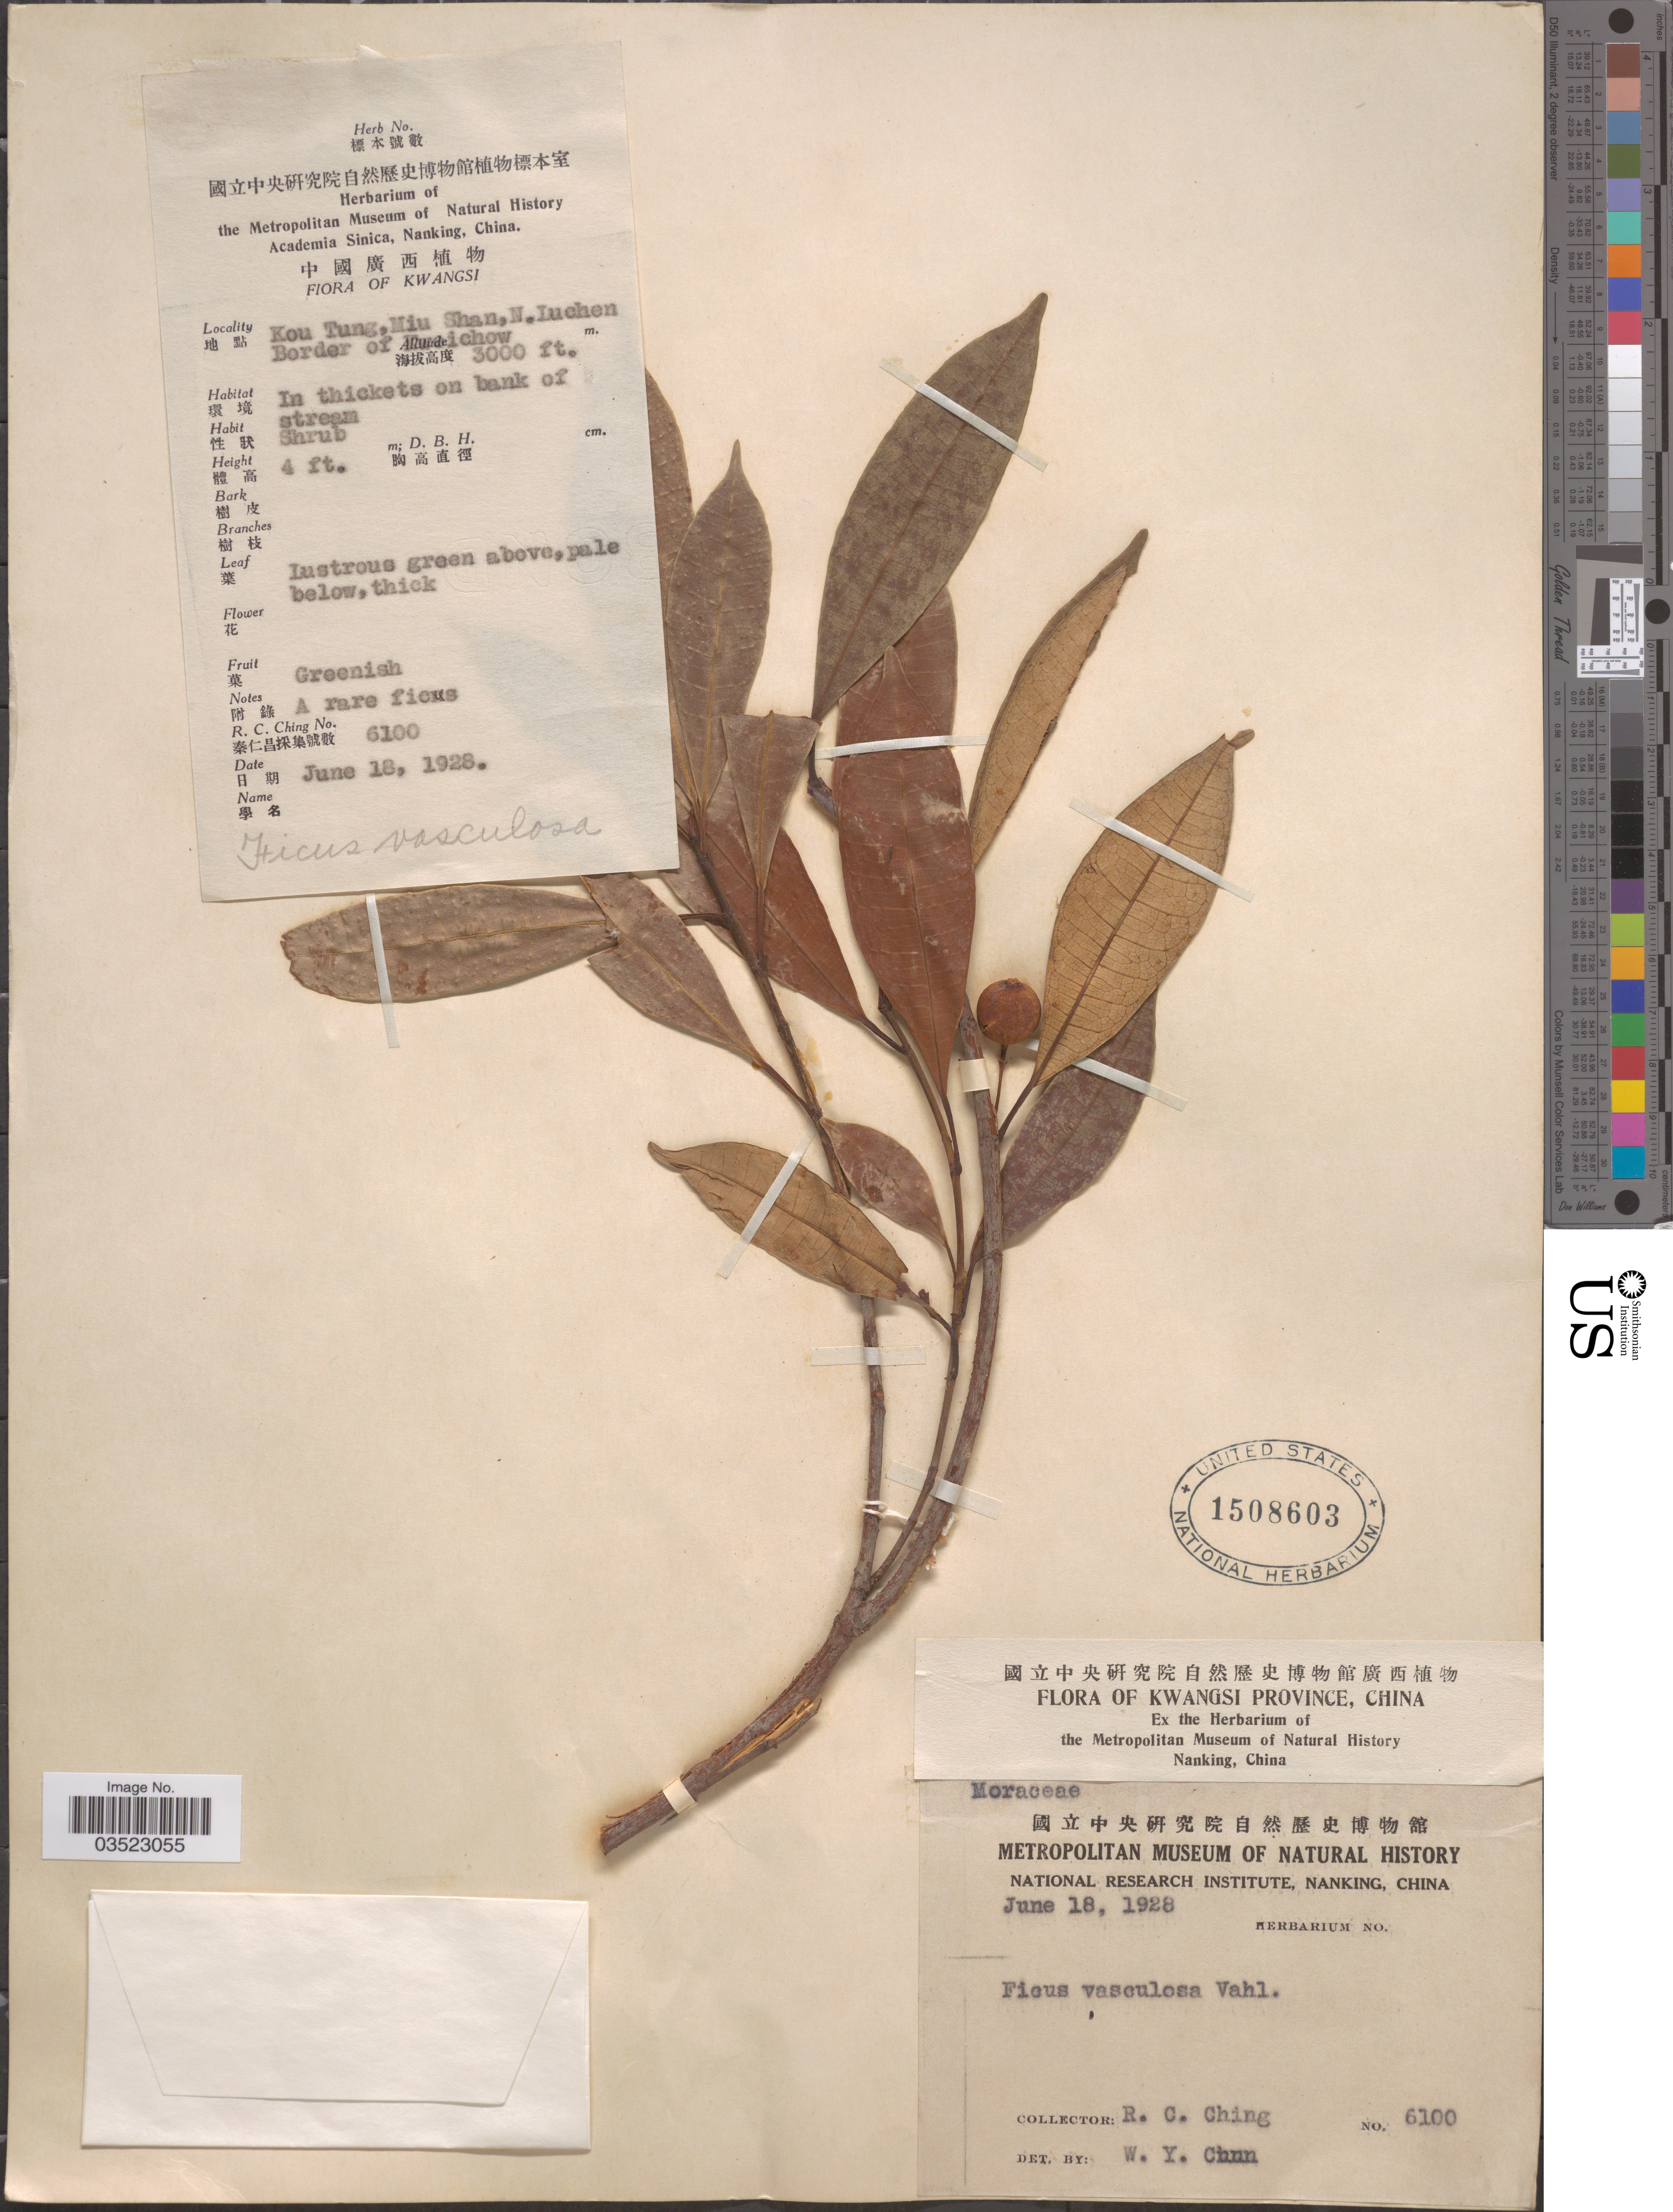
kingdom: Plantae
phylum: Tracheophyta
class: Magnoliopsida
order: Rosales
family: Moraceae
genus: Ficus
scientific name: Ficus vasculosa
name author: Wall. ex Miq.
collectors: R. C. Ching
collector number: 6100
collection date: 1928-06-18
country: China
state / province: Guangxi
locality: Kwangsi. Kou Tung, Miu Shan, N. Luchen, Border of Kweichow.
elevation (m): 914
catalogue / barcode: US 1508603